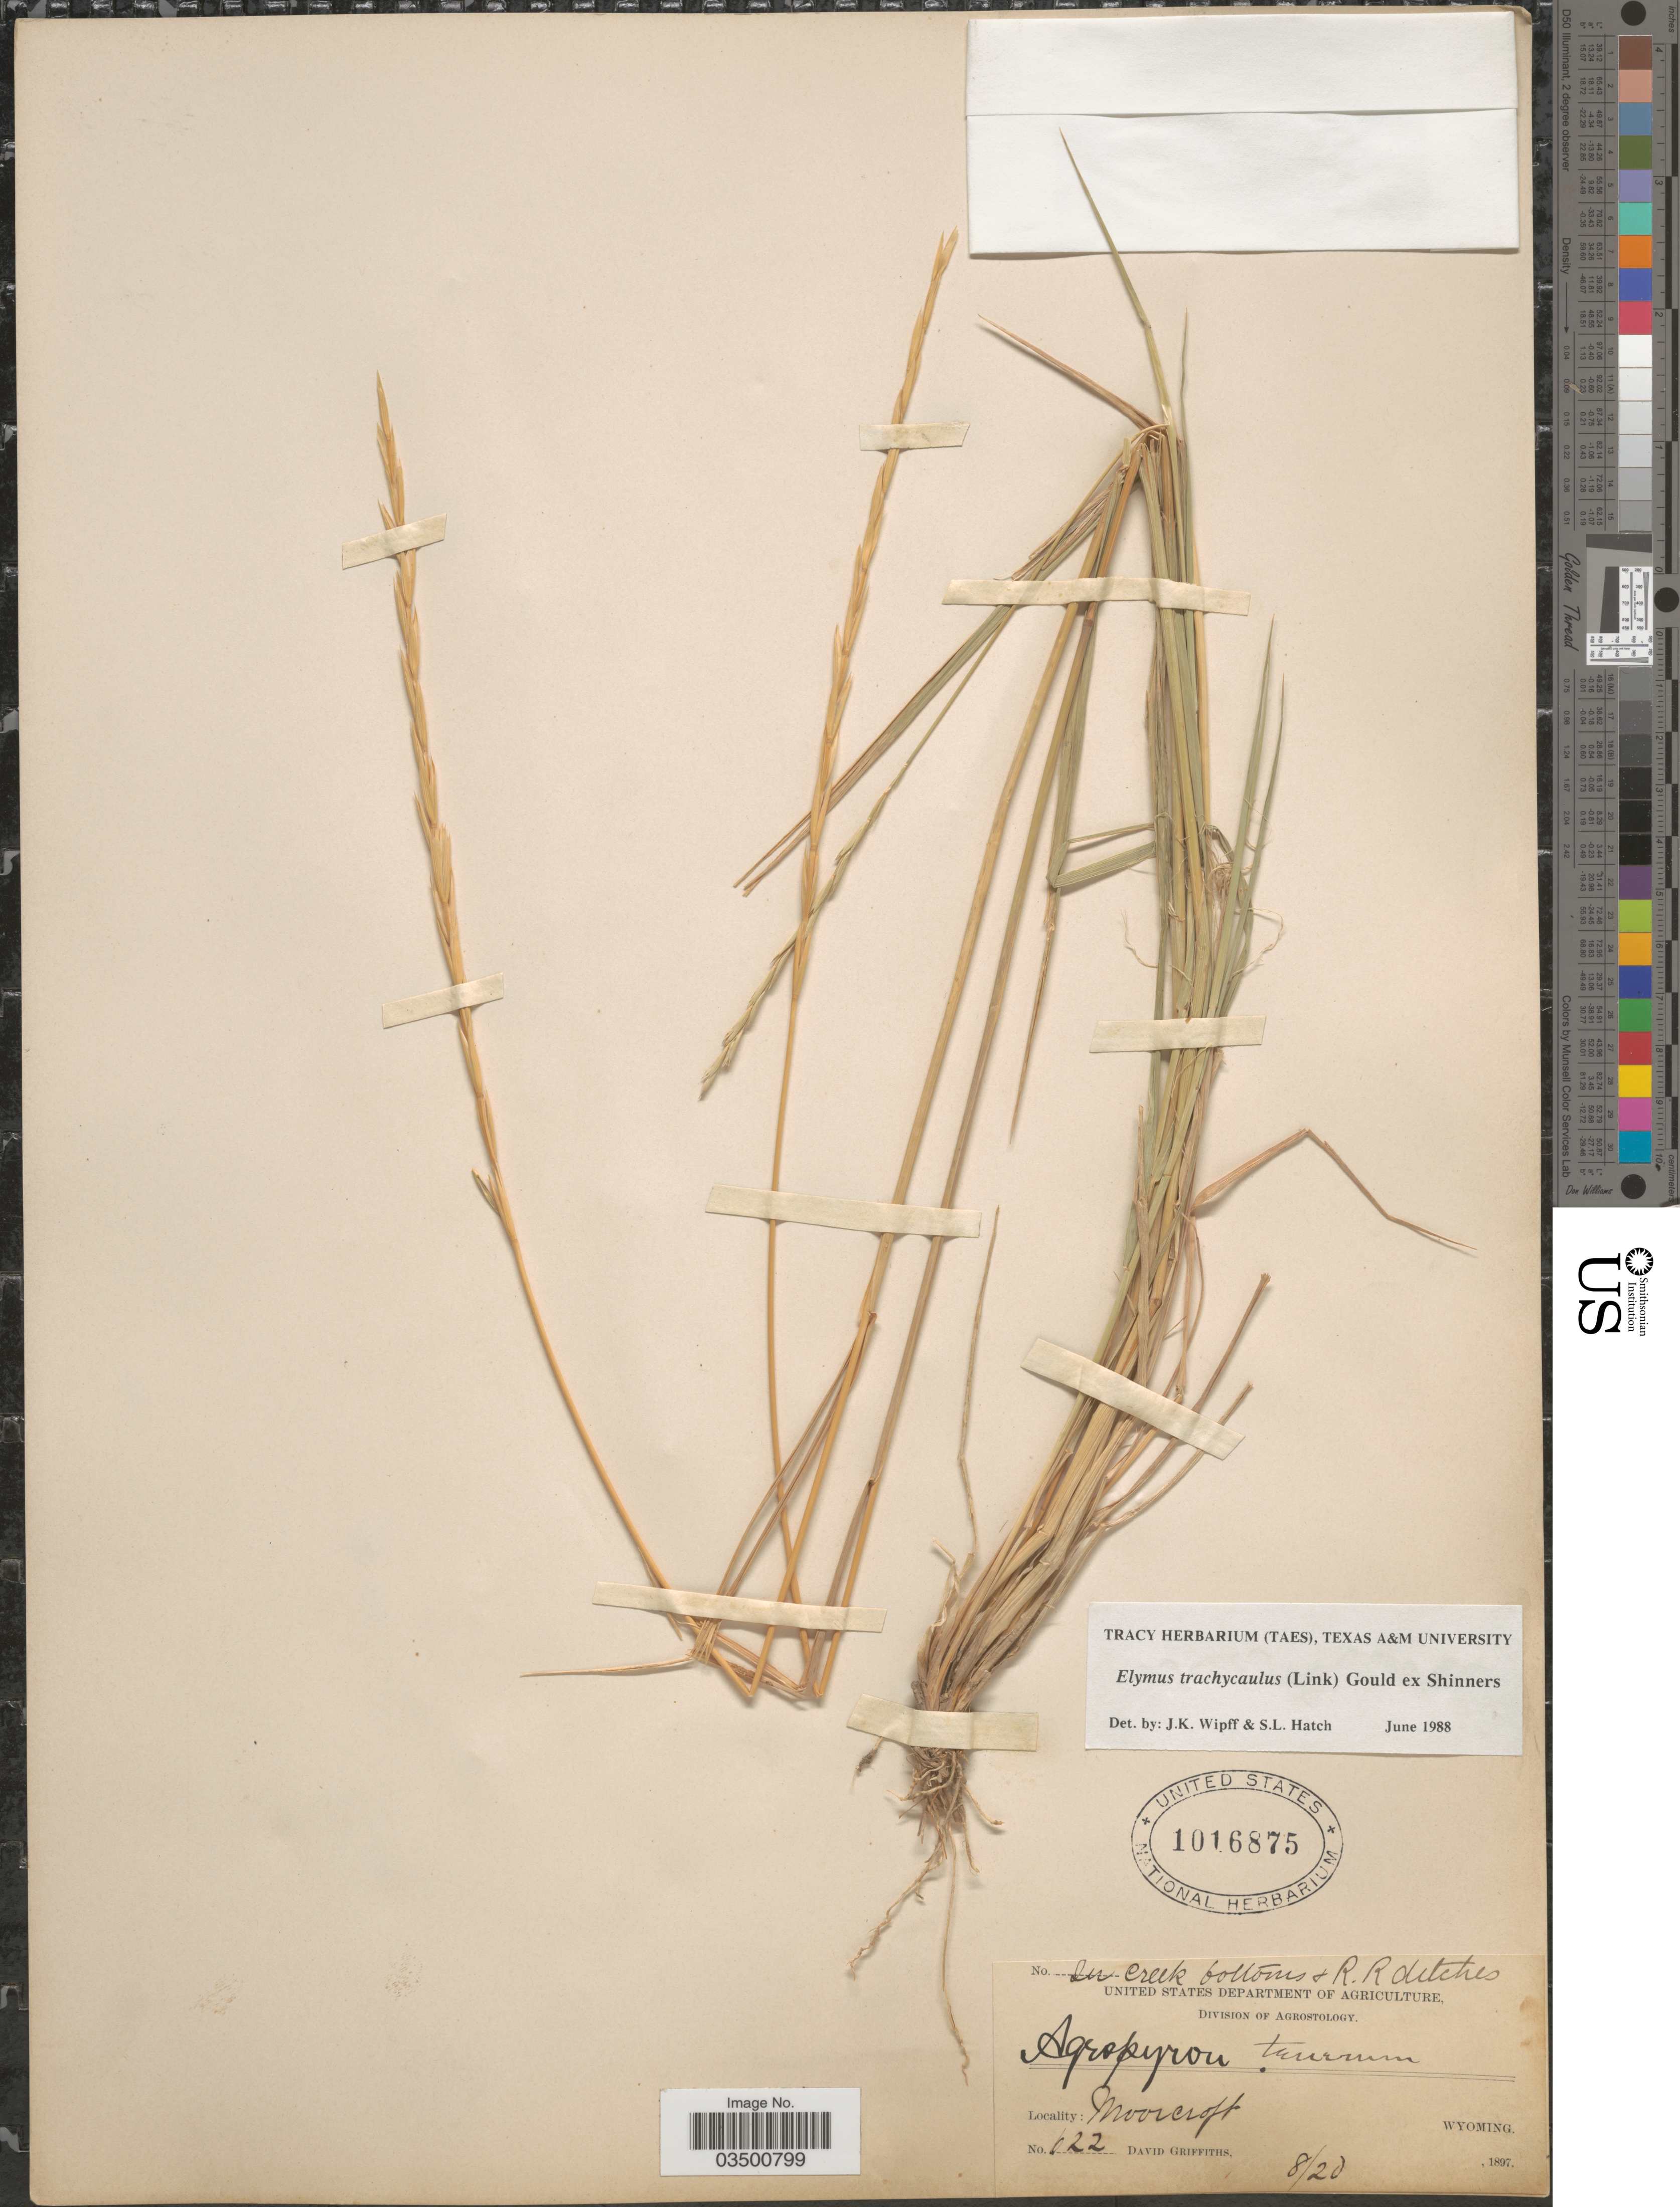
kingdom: Plantae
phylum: Tracheophyta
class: Liliopsida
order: Poales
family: Poaceae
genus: Elymus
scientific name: Elymus trachycaulus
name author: (Link) Gould ex Shinners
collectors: D. Griffiths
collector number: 622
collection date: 1897-08-20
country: United States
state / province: Wyoming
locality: Moorcroft.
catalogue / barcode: US 1016875